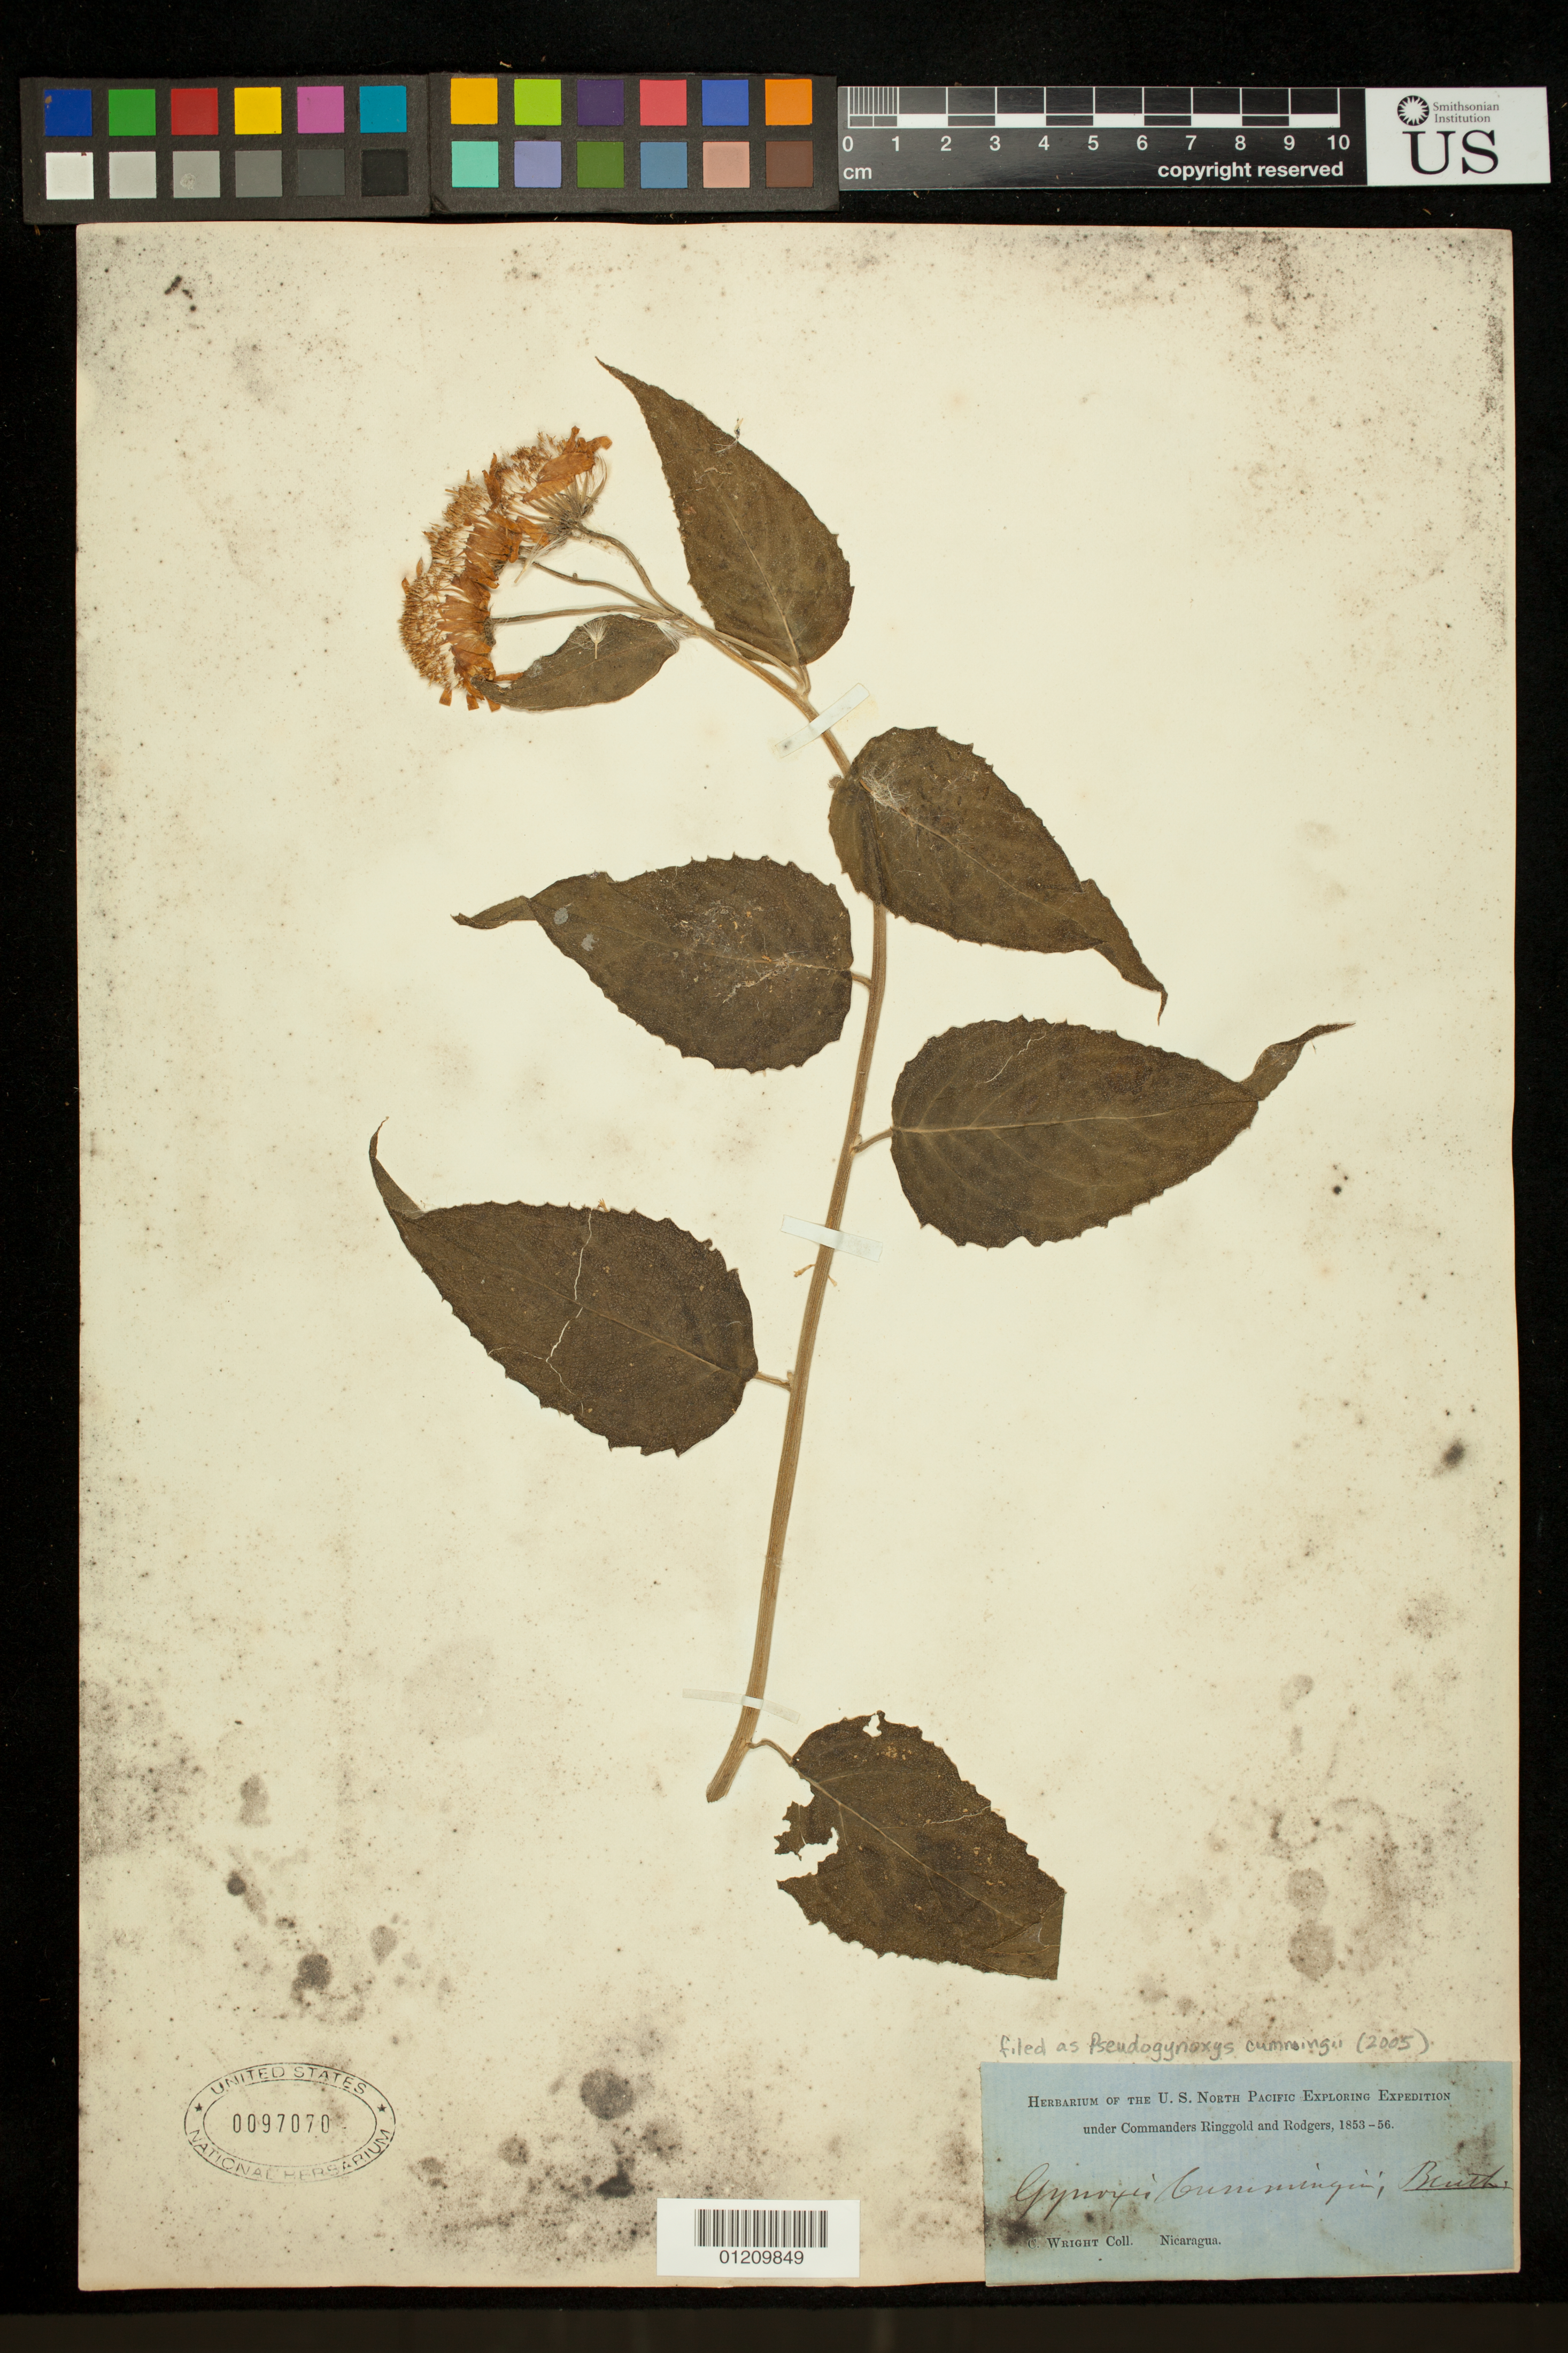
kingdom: Plantae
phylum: Tracheophyta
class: Magnoliopsida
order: Asterales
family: Asteraceae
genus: Pseudogynoxys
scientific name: Pseudogynoxys cummingii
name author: (Benth.) H. Rob. & Cuatrec.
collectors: C. Wright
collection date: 1853/1856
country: Nicaragua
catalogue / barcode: US 97070